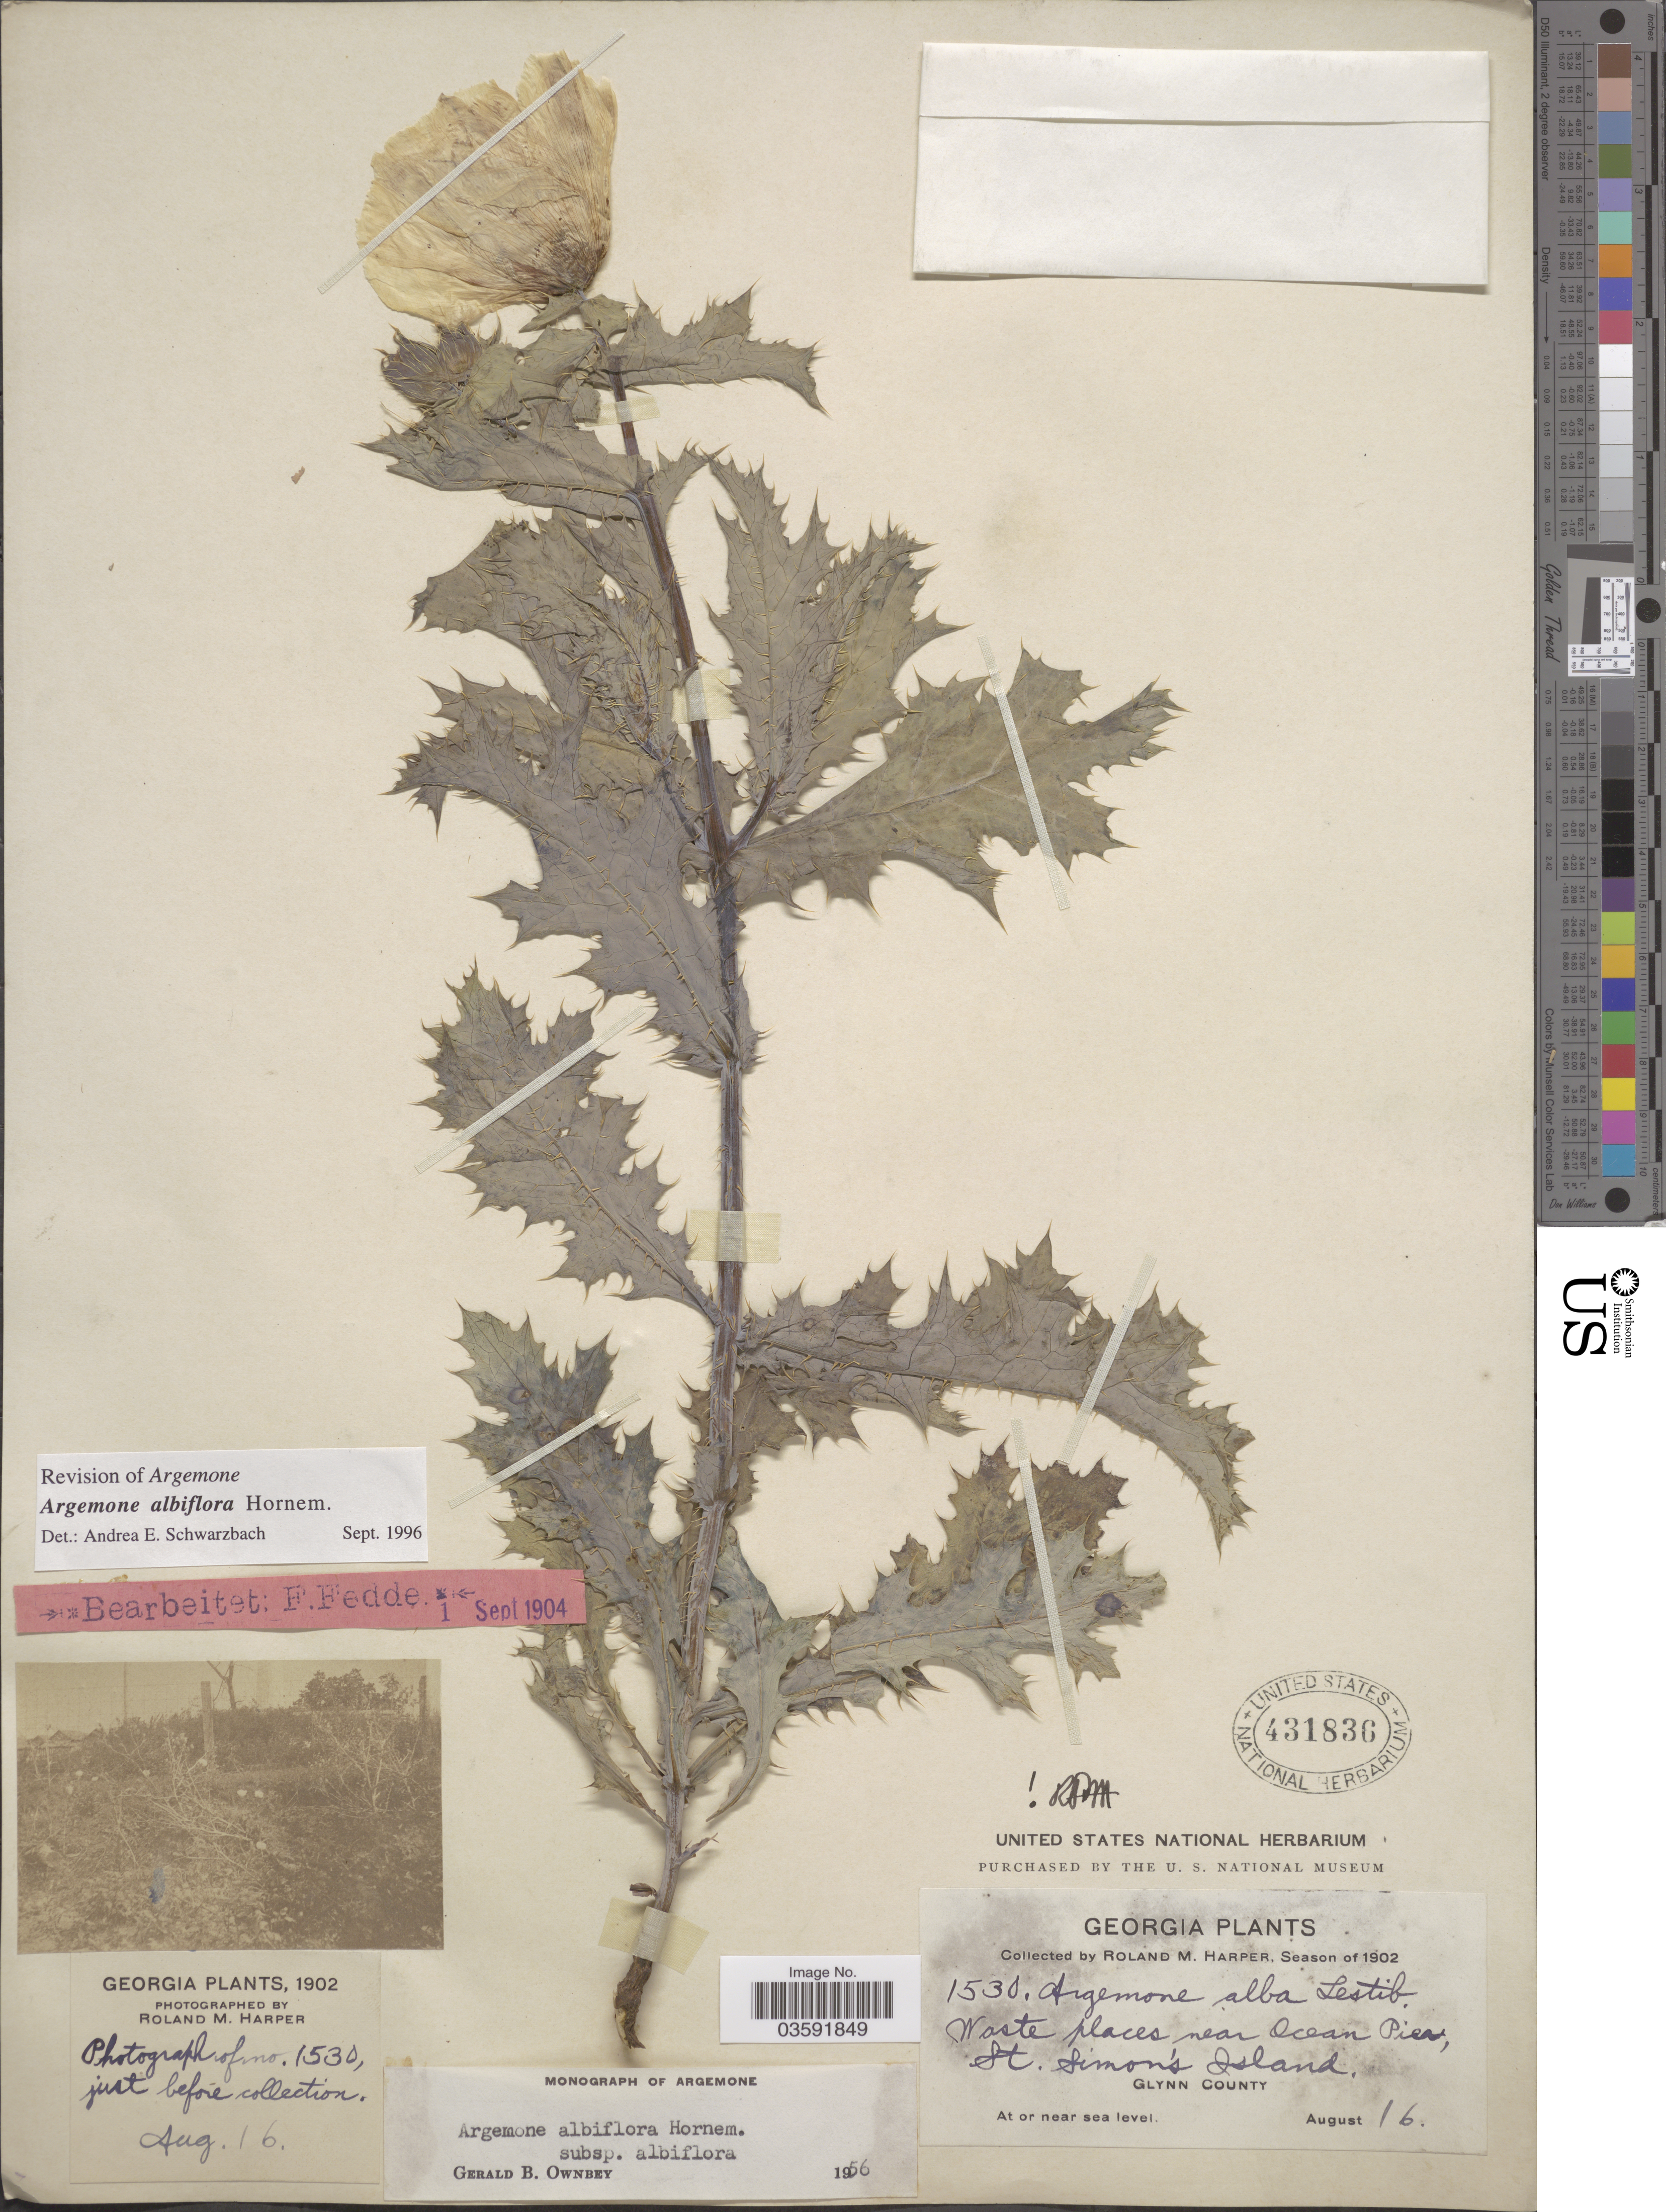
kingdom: Plantae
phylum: Tracheophyta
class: Magnoliopsida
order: Ranunculales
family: Papaveraceae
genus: Argemone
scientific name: Argemone albiflora subsp. albiflora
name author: Hornem.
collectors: R. M. Harper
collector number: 1530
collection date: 1902-08-16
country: United States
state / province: Georgia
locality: Near Ocean View, St. Simon's Island, Glynn County.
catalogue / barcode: US 431836